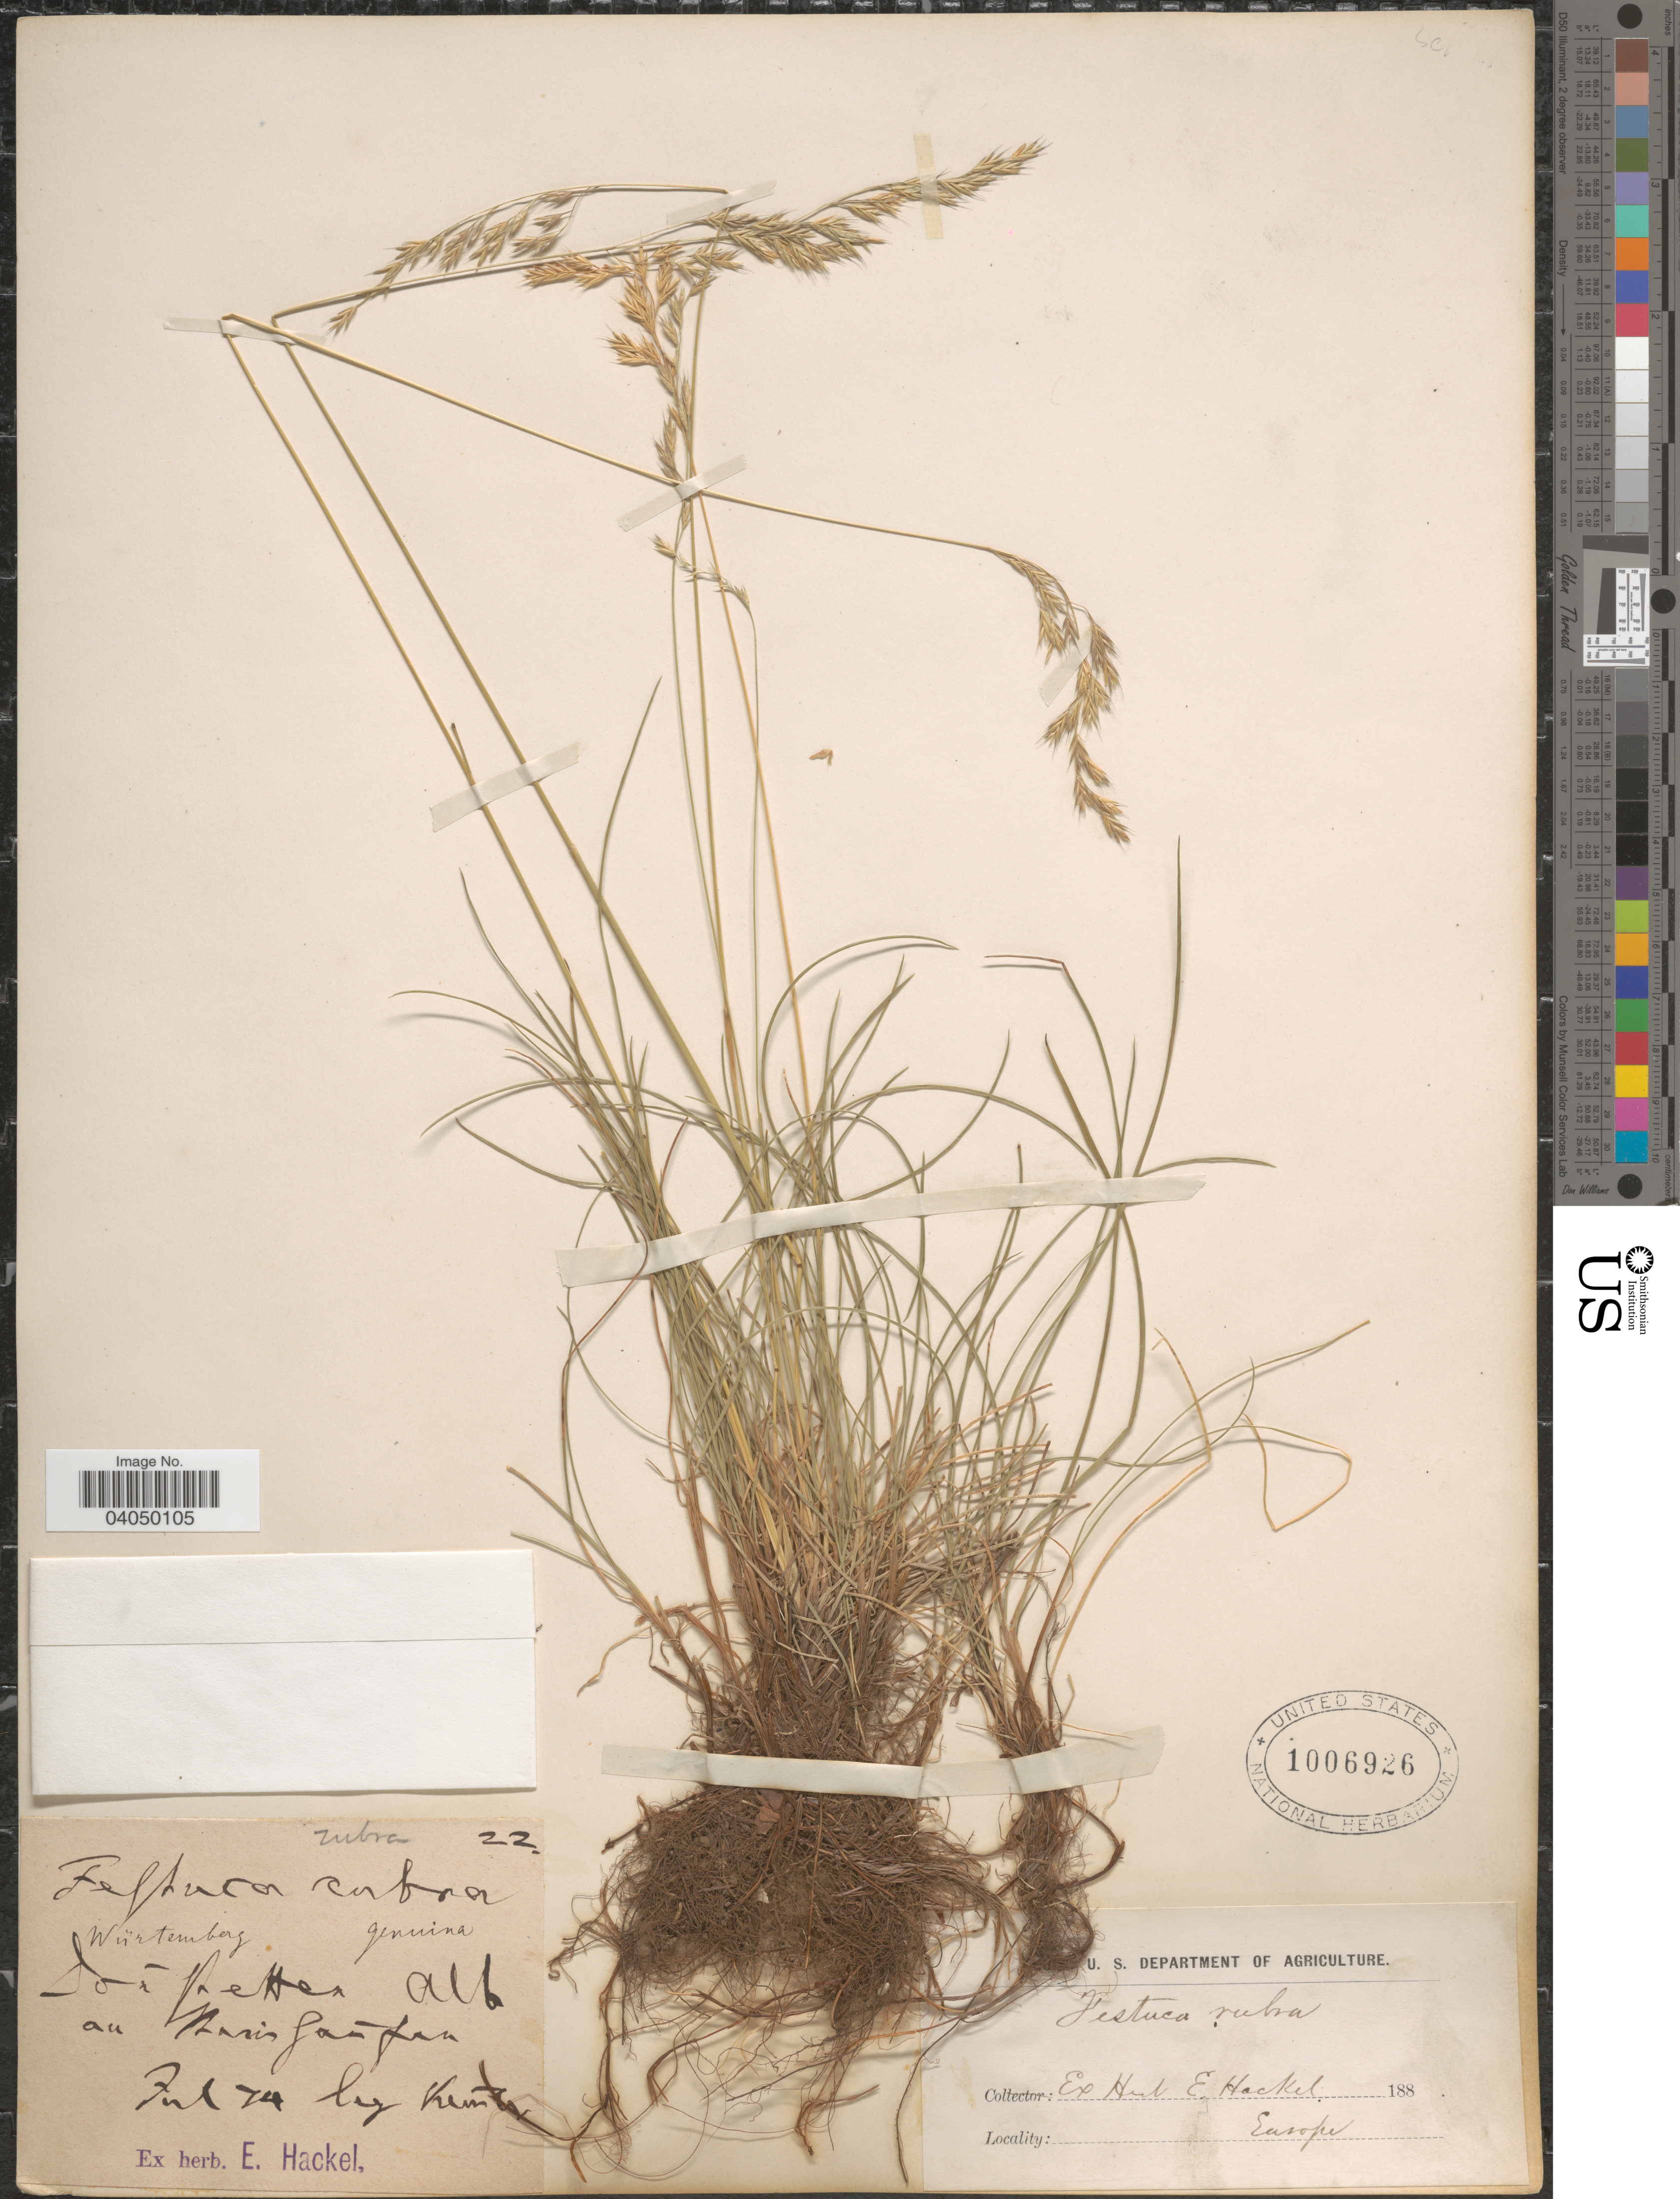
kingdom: Plantae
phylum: Tracheophyta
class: Liliopsida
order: Poales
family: Poaceae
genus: Festuca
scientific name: Festuca rubra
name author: L.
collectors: -. Kuntz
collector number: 22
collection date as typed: Transcribed d/m/y: /7/74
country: Germany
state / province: Baden-Württemberg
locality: Würtemberg. [illegible text].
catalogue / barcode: US 1006926